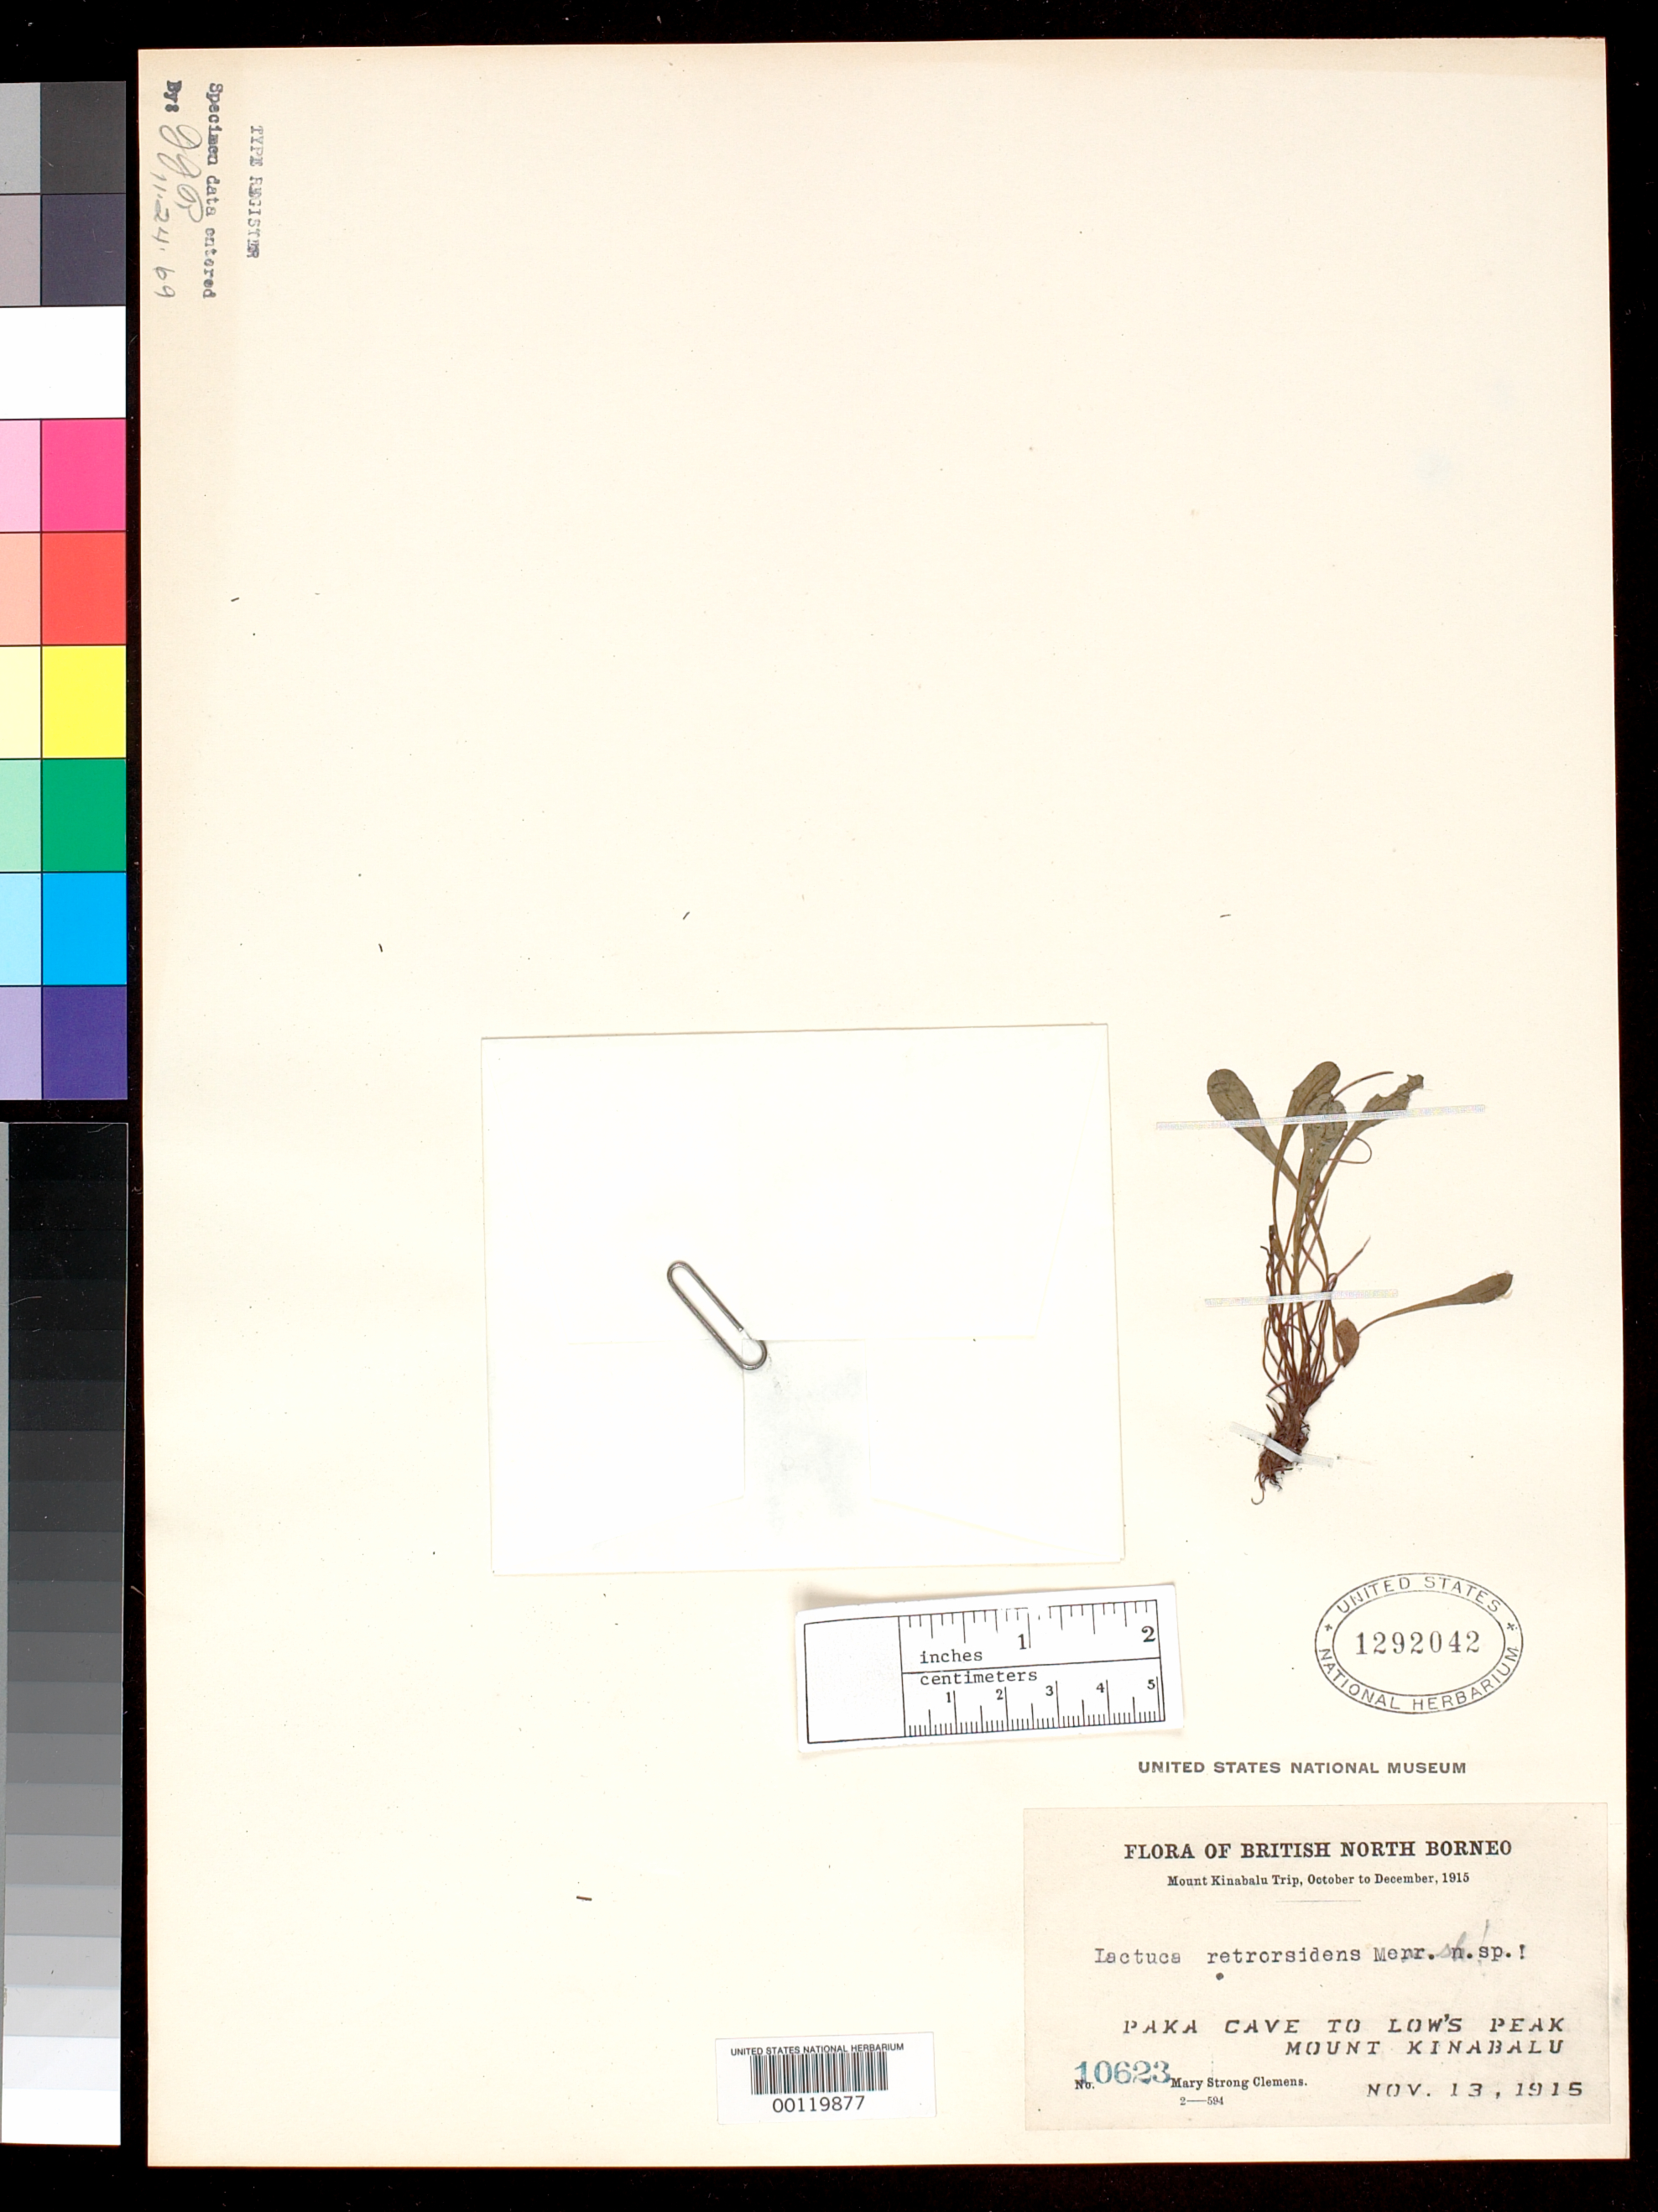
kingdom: Plantae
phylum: Tracheophyta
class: Magnoliopsida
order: Asterales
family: Asteraceae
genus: Lactuca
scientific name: Lactuca retrorsidens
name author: Merr.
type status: Isotype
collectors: M. S. Clemens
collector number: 10623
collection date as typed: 13 Nov 1913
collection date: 1913-11-13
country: Malaysia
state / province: Sabah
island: Borneo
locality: Mt. Kinabalu.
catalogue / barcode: US 1292042